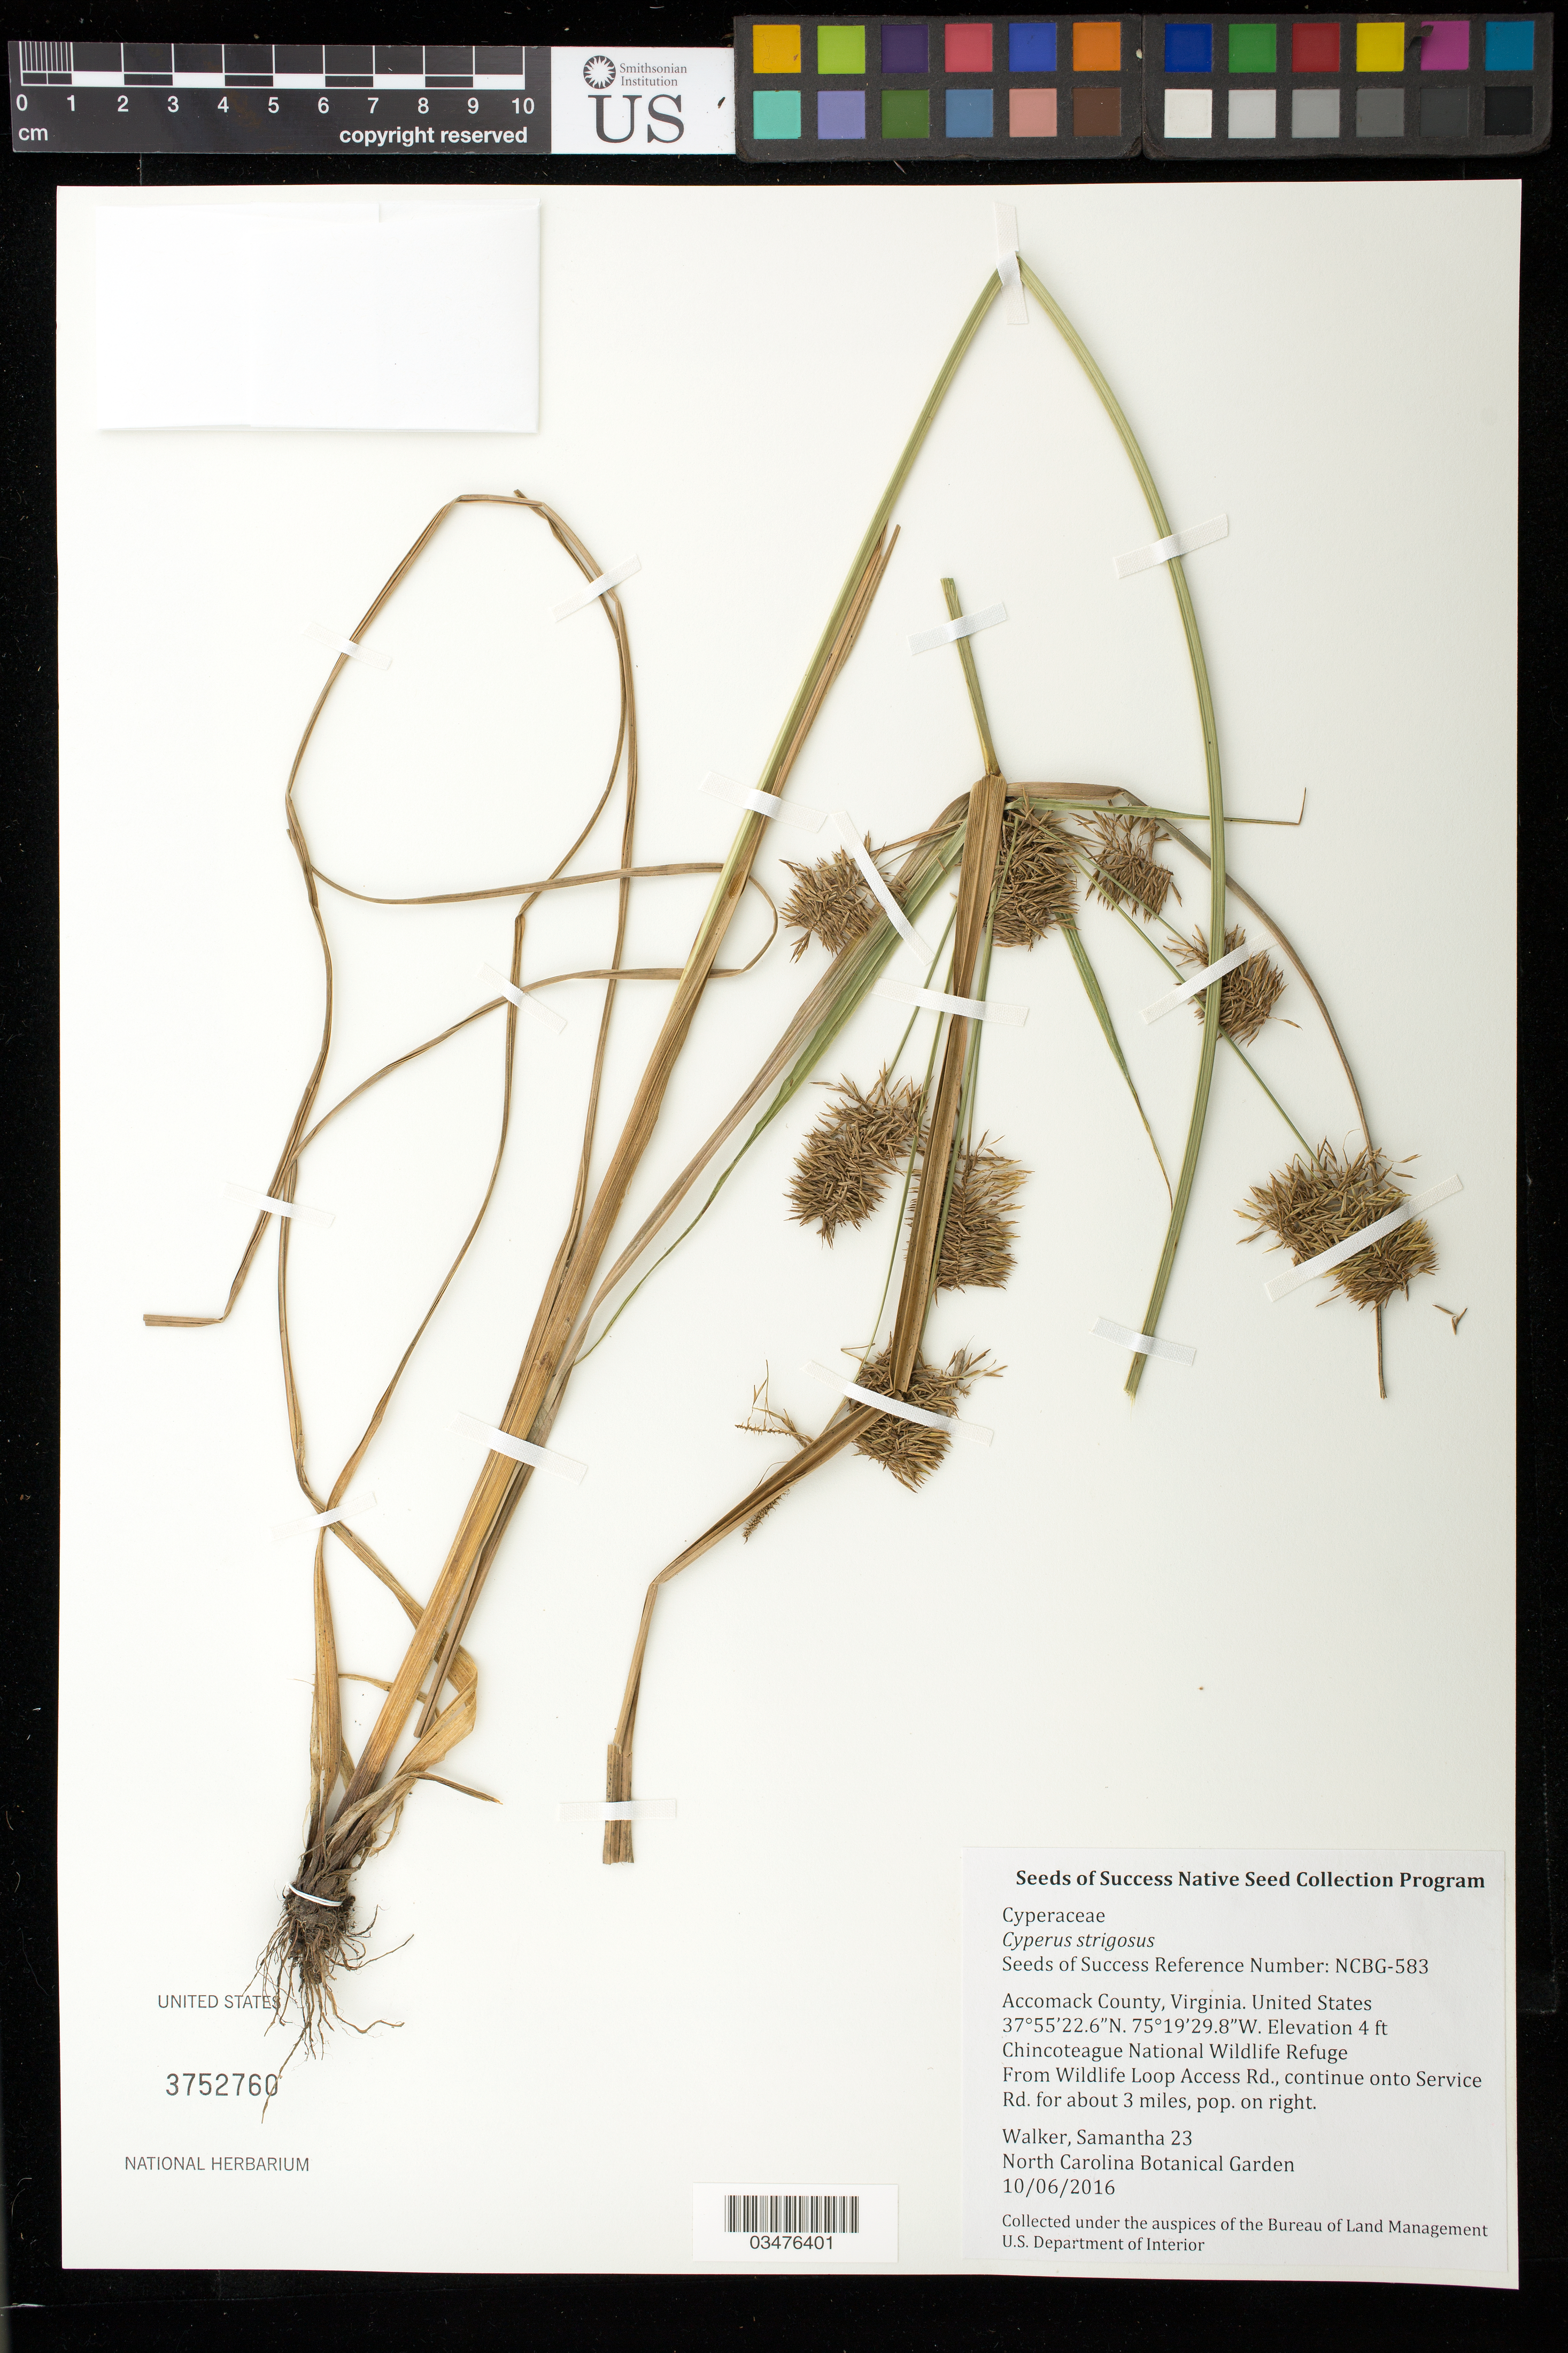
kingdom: Plantae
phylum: Tracheophyta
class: Liliopsida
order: Poales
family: Cyperaceae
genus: Cyperus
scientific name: Cyperus strigosus L.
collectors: S. Walker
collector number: NCBG-583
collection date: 2016-10-06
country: United States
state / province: Virginia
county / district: Accomack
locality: Chincoteague National Wildlife Refuge, Service Rd. from Wildlife Loop for 3 mi.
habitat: Chesapeake Bay Maritime Shrubland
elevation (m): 1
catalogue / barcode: US 3752760